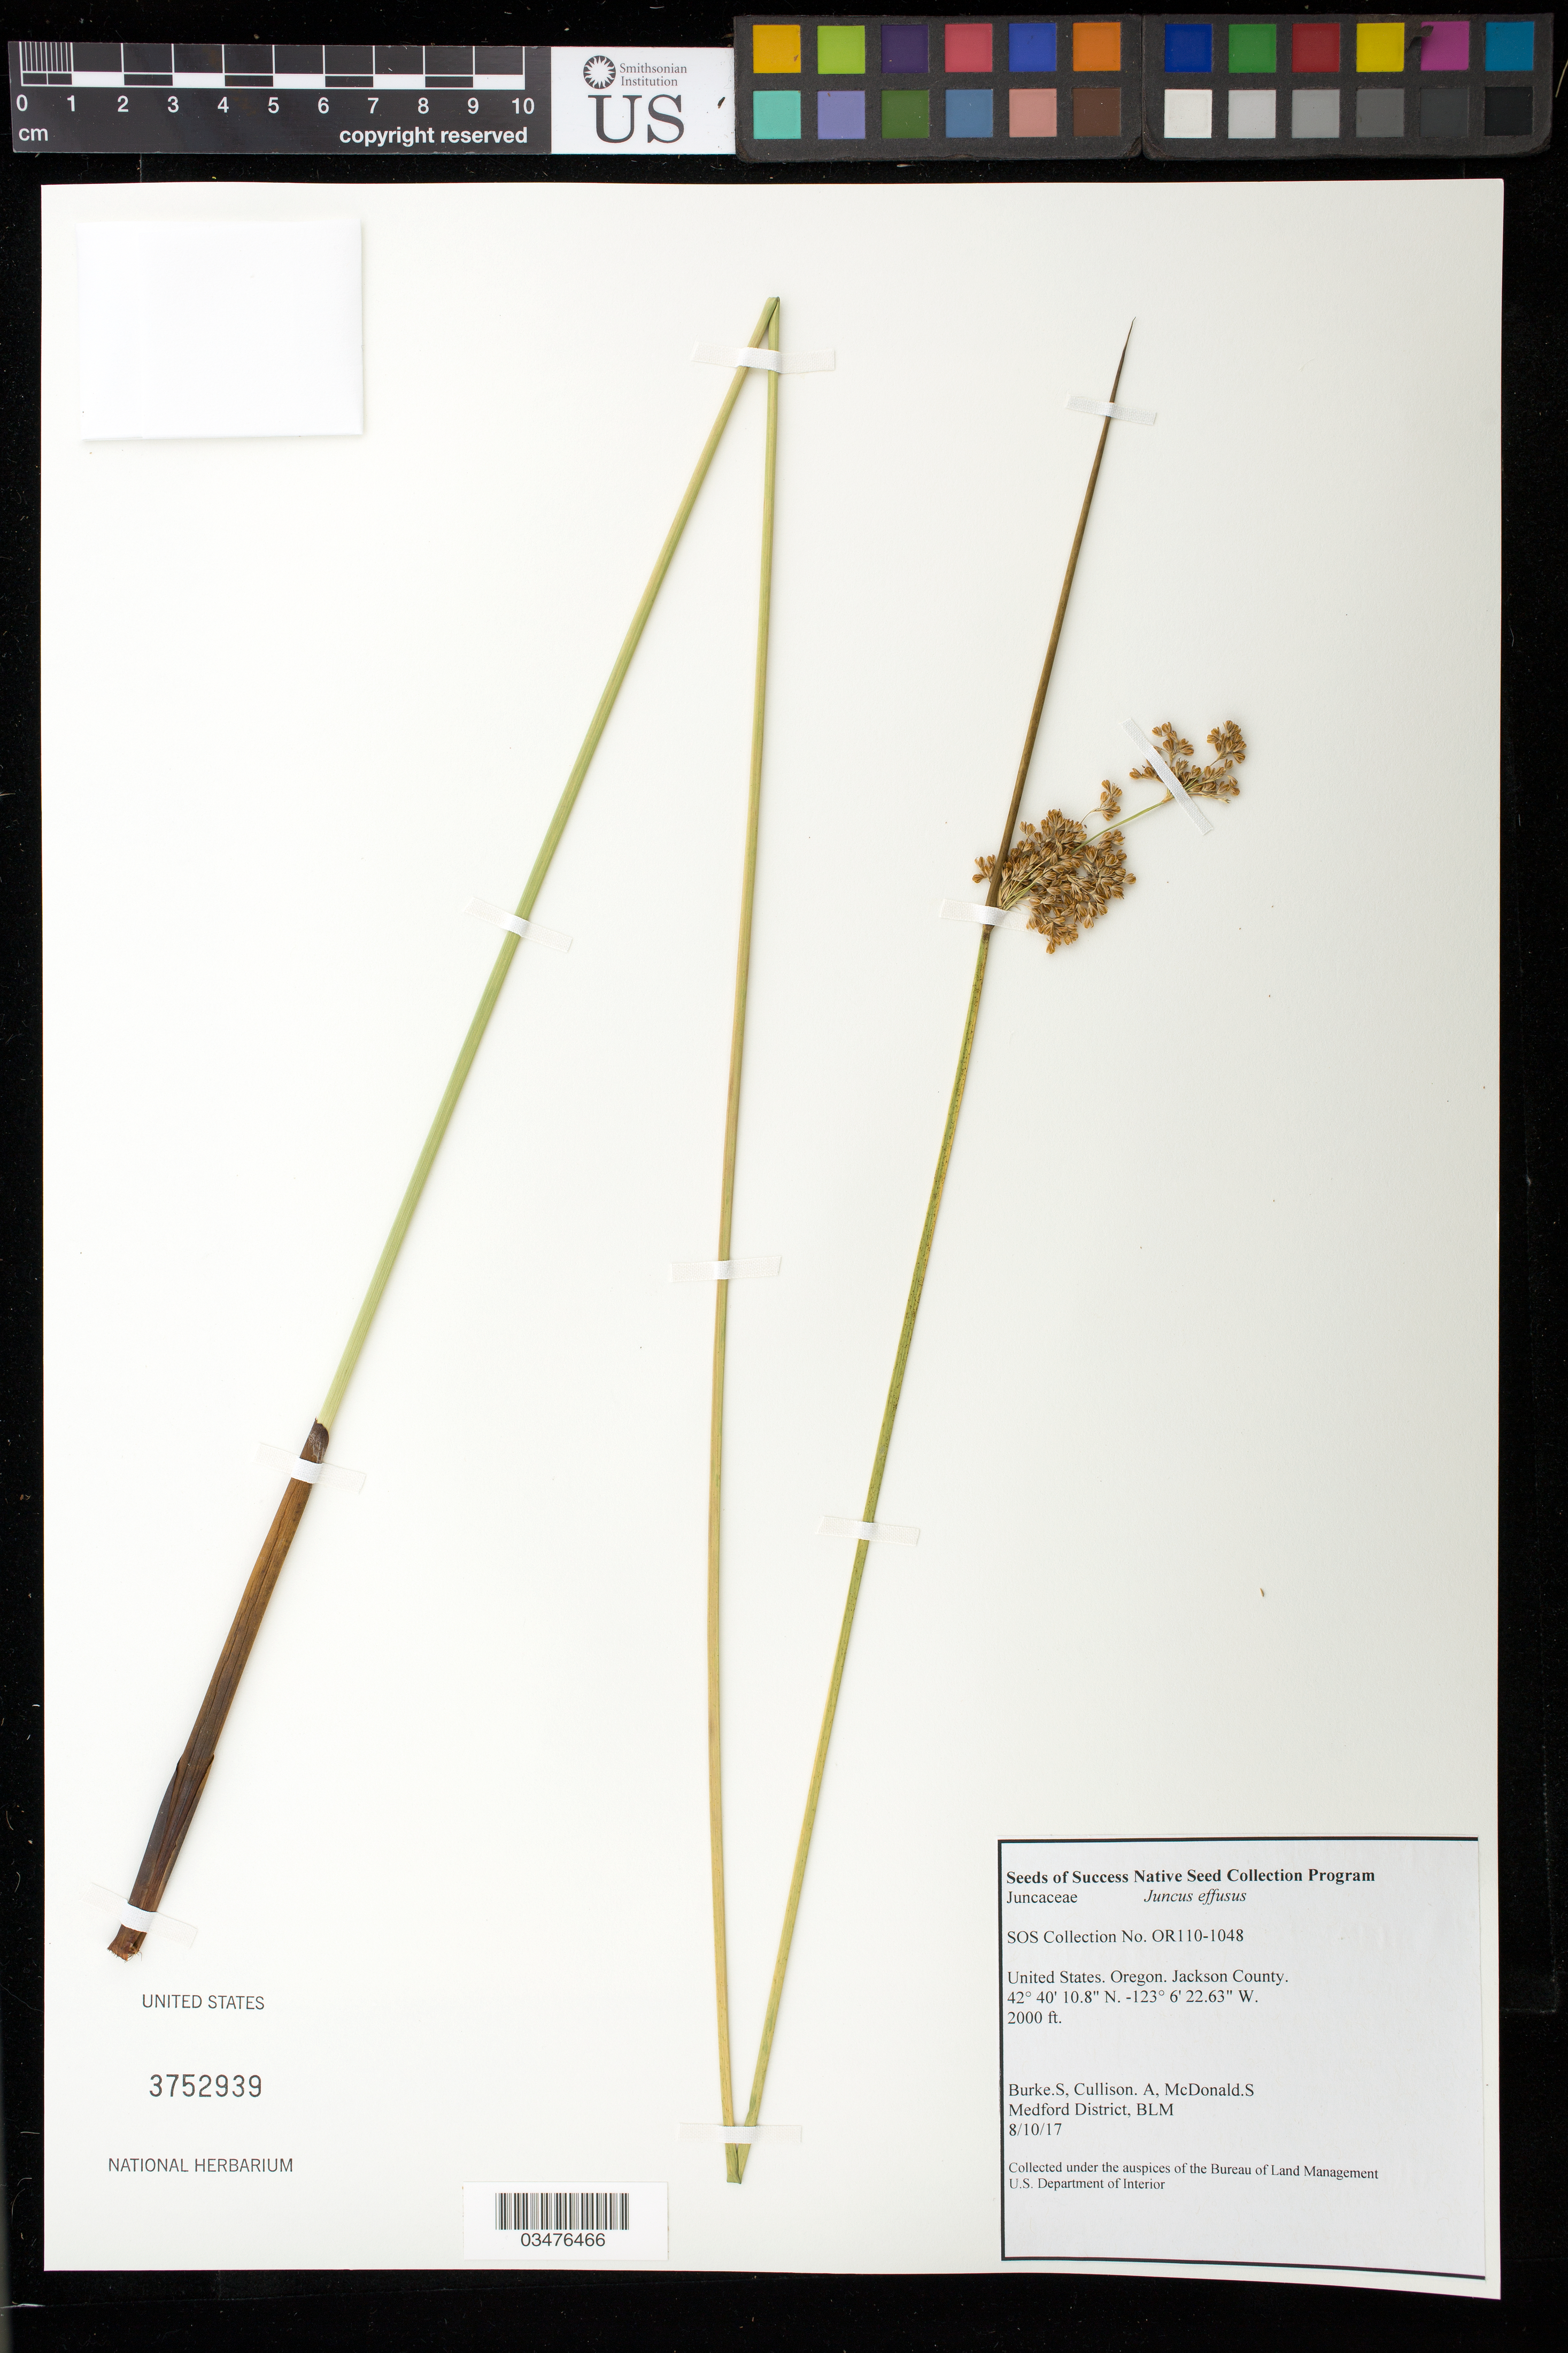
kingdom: Plantae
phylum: Tracheophyta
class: Liliopsida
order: Poales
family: Juncaceae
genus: Juncus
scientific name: Juncus effusus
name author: L.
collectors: S. Burke, A. Cullison & S. McDonald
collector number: OR110-1048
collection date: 2017-08-10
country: United States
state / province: Oregon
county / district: Jackson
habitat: Riparian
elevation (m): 610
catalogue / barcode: US 3752939